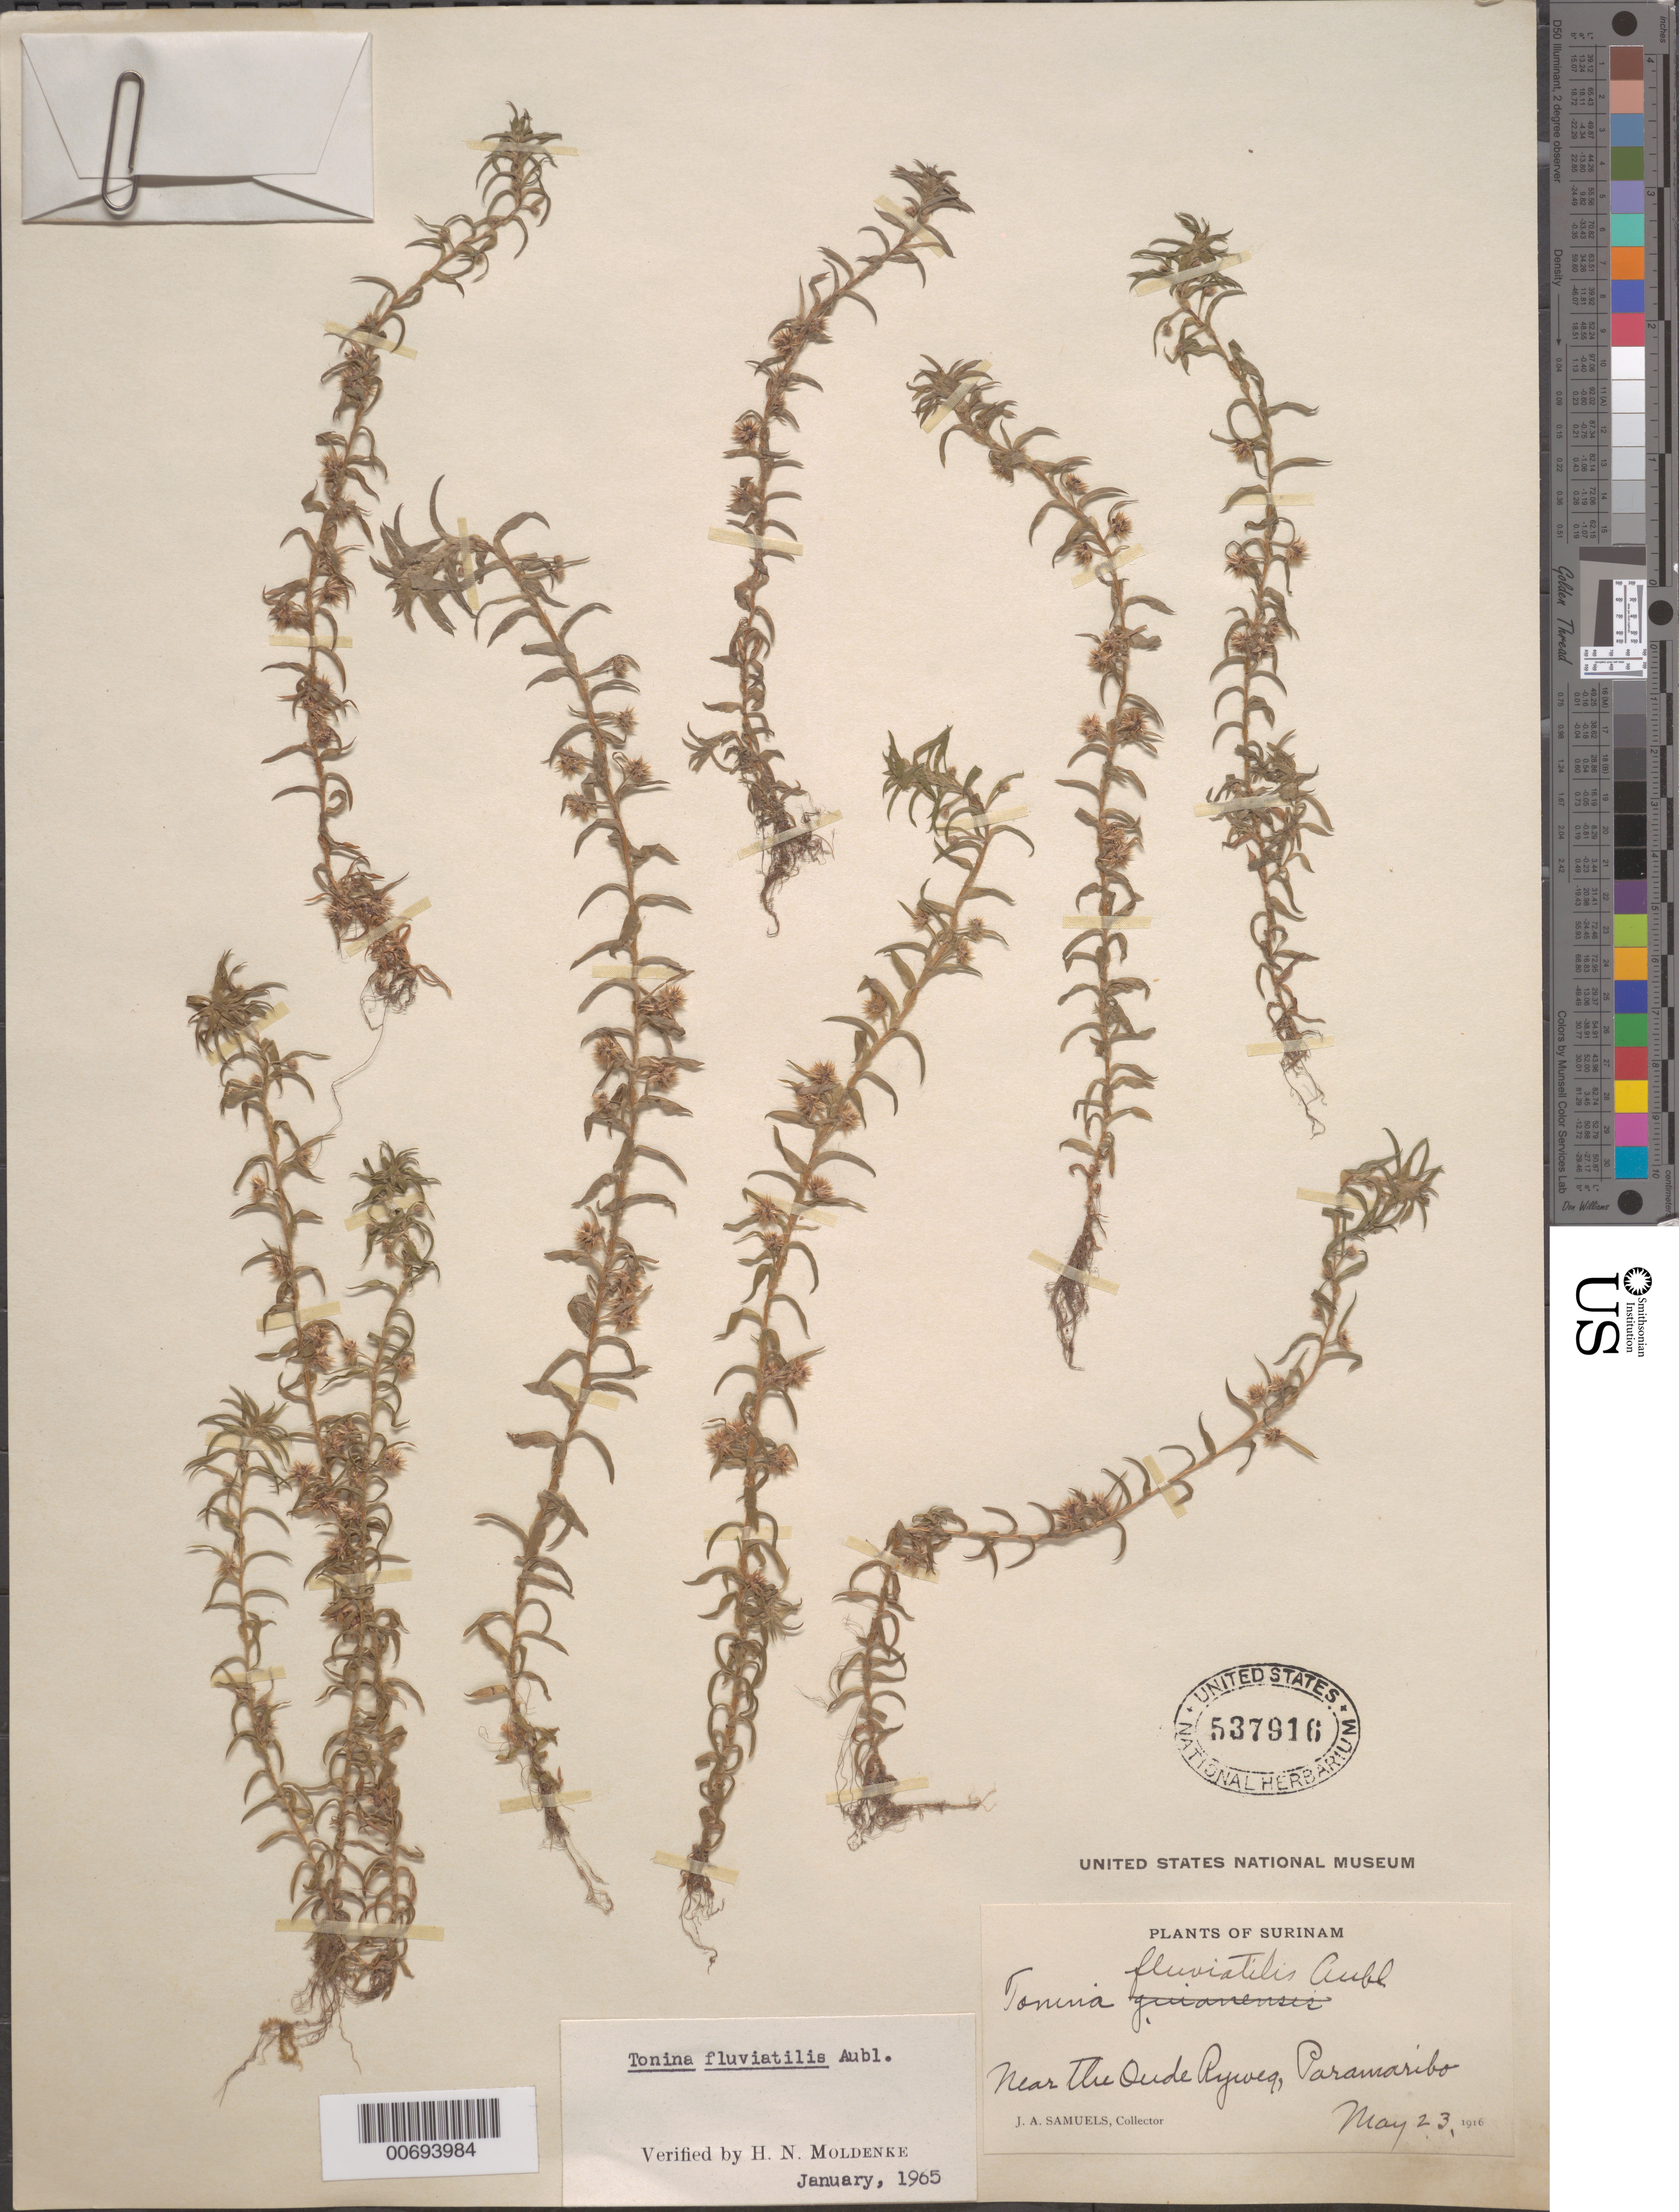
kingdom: Plantae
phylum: Tracheophyta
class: Liliopsida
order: Poales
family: Eriocaulaceae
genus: Tonina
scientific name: Tonina fluviatilis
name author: Aubl.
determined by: Moldenke, H. N.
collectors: J. A. Samuels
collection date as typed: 23-May-16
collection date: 1916-05-23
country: Suriname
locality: Paramaribo, near Oude Ryweg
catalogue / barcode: US 537916